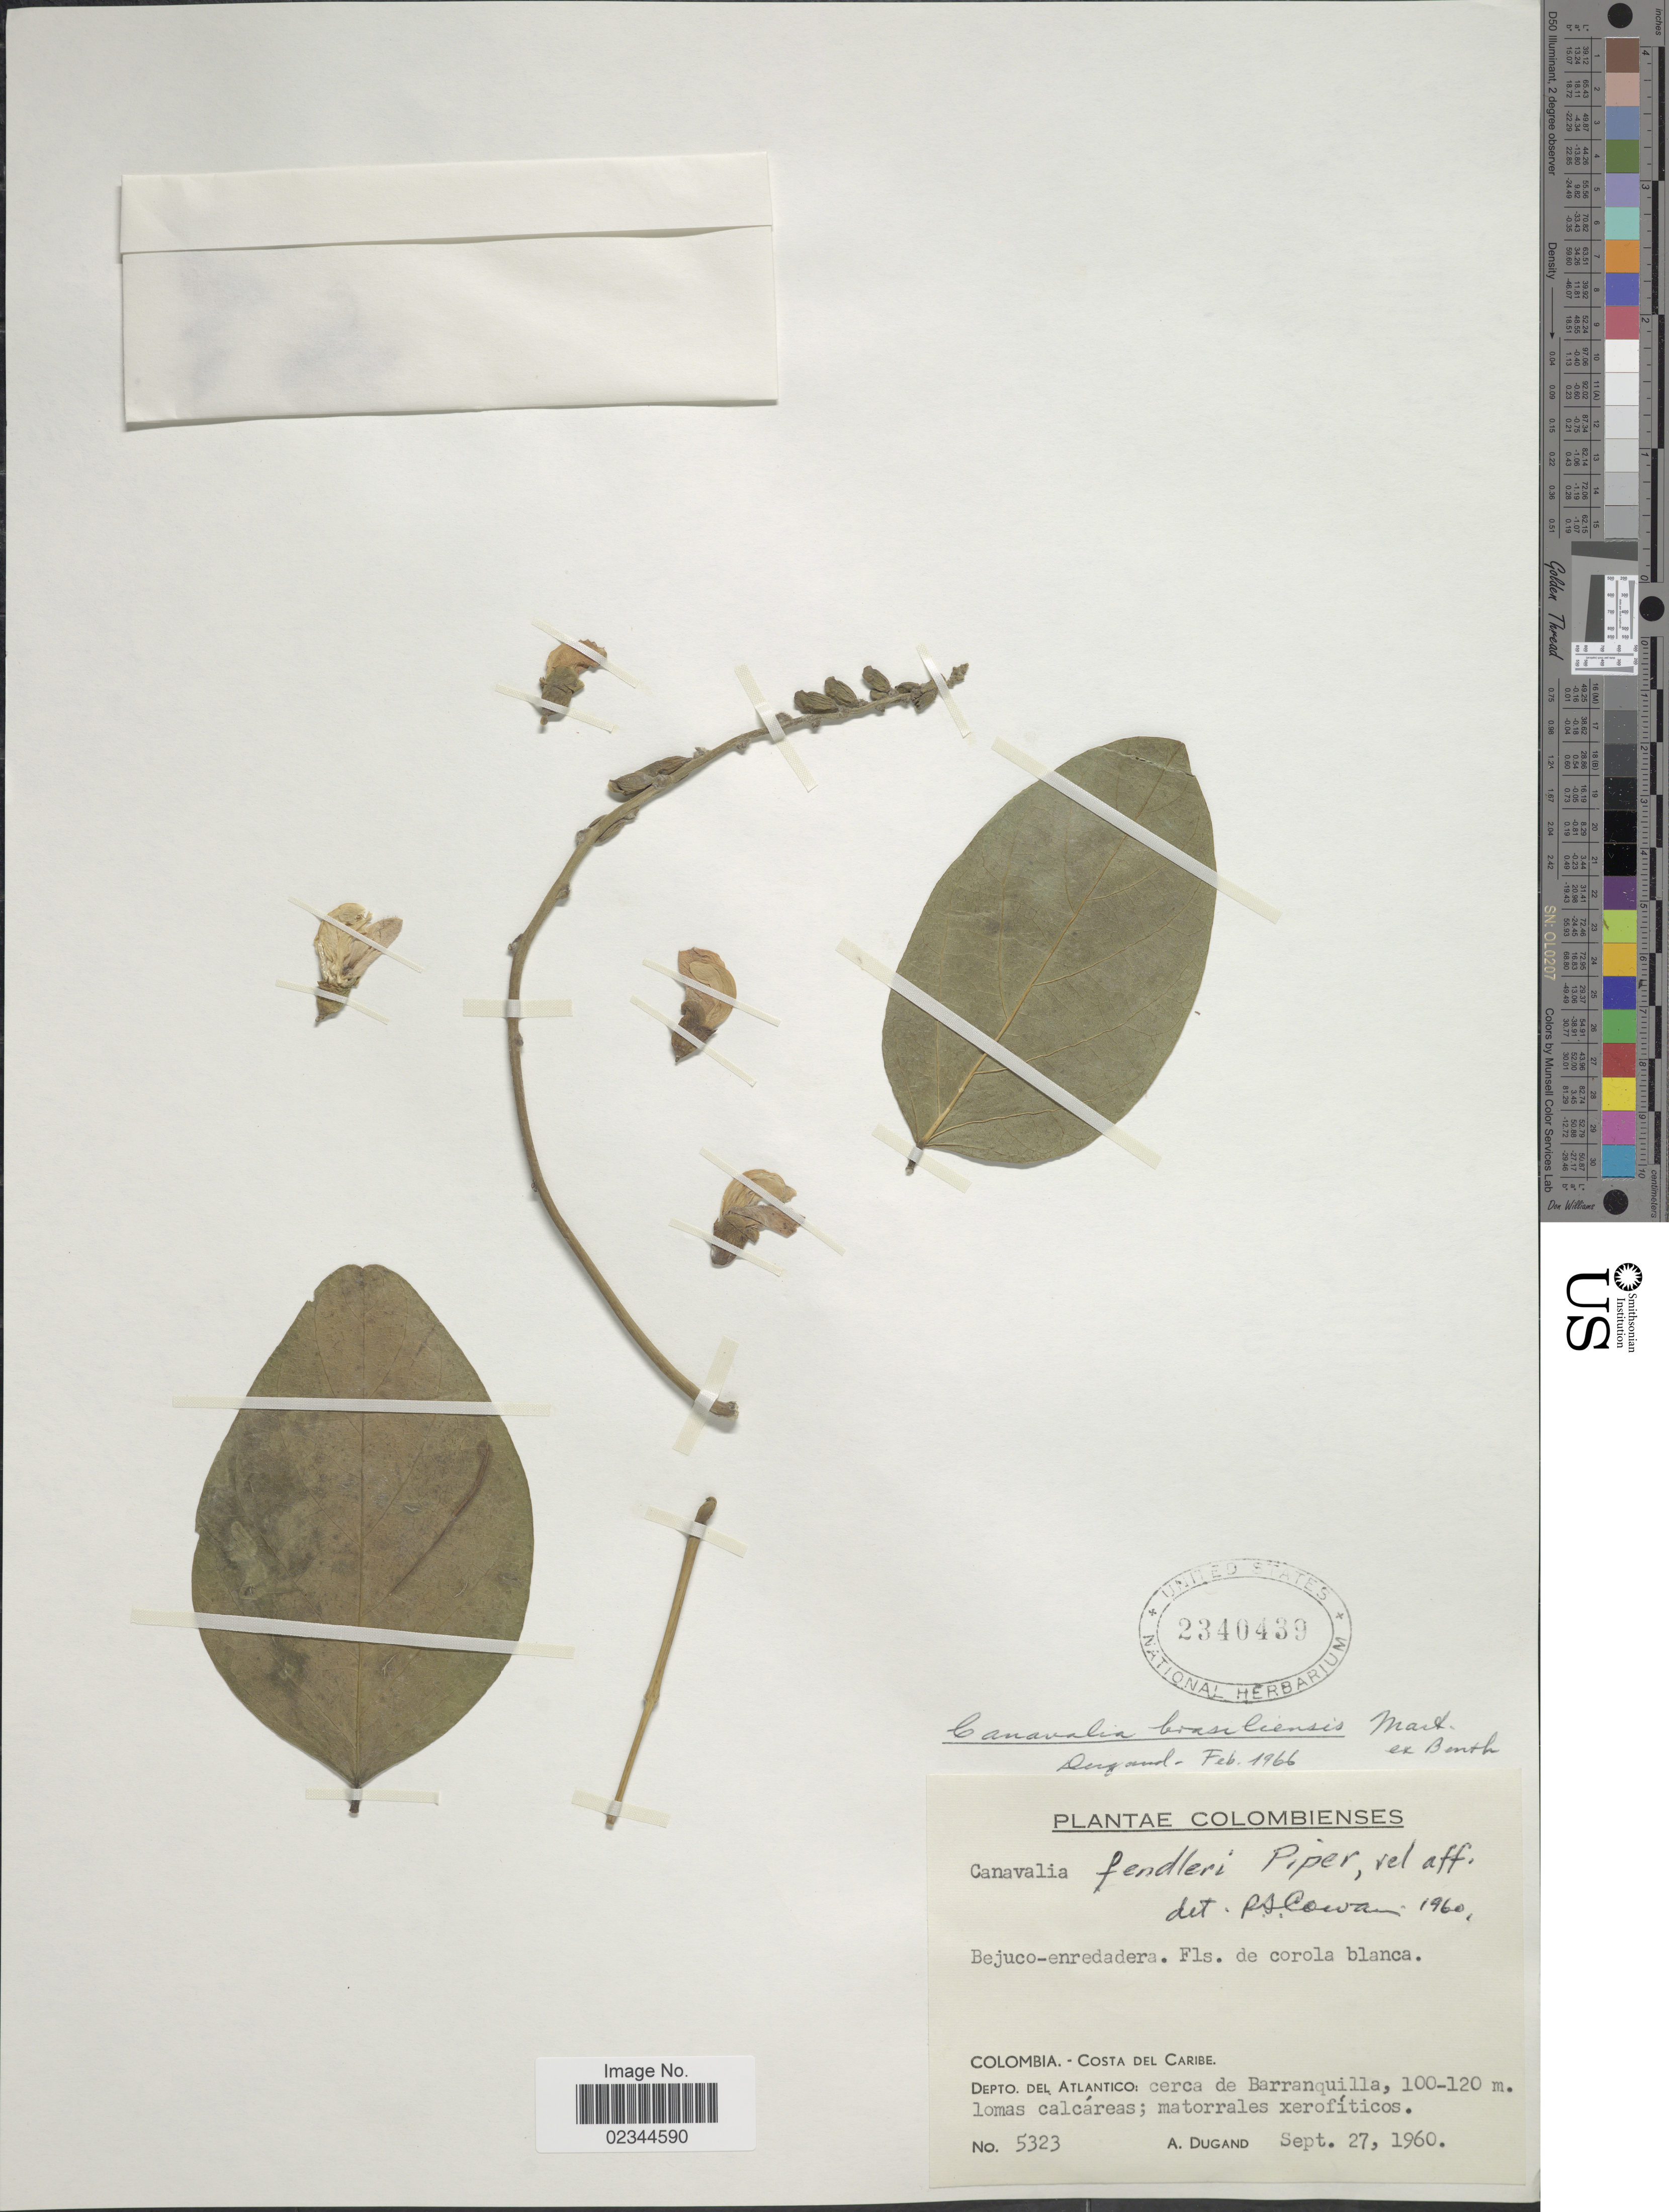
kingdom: Plantae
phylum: Tracheophyta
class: Magnoliopsida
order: Fabales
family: Fabaceae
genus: Canavalia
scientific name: Canavalia brasiliensis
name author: Mart. ex Benth.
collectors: A. Dugand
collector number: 5323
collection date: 1960-09-27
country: Colombia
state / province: Atlántico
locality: Costa del Caribe, cerca de Barranquilla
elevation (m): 100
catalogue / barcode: US 2340439